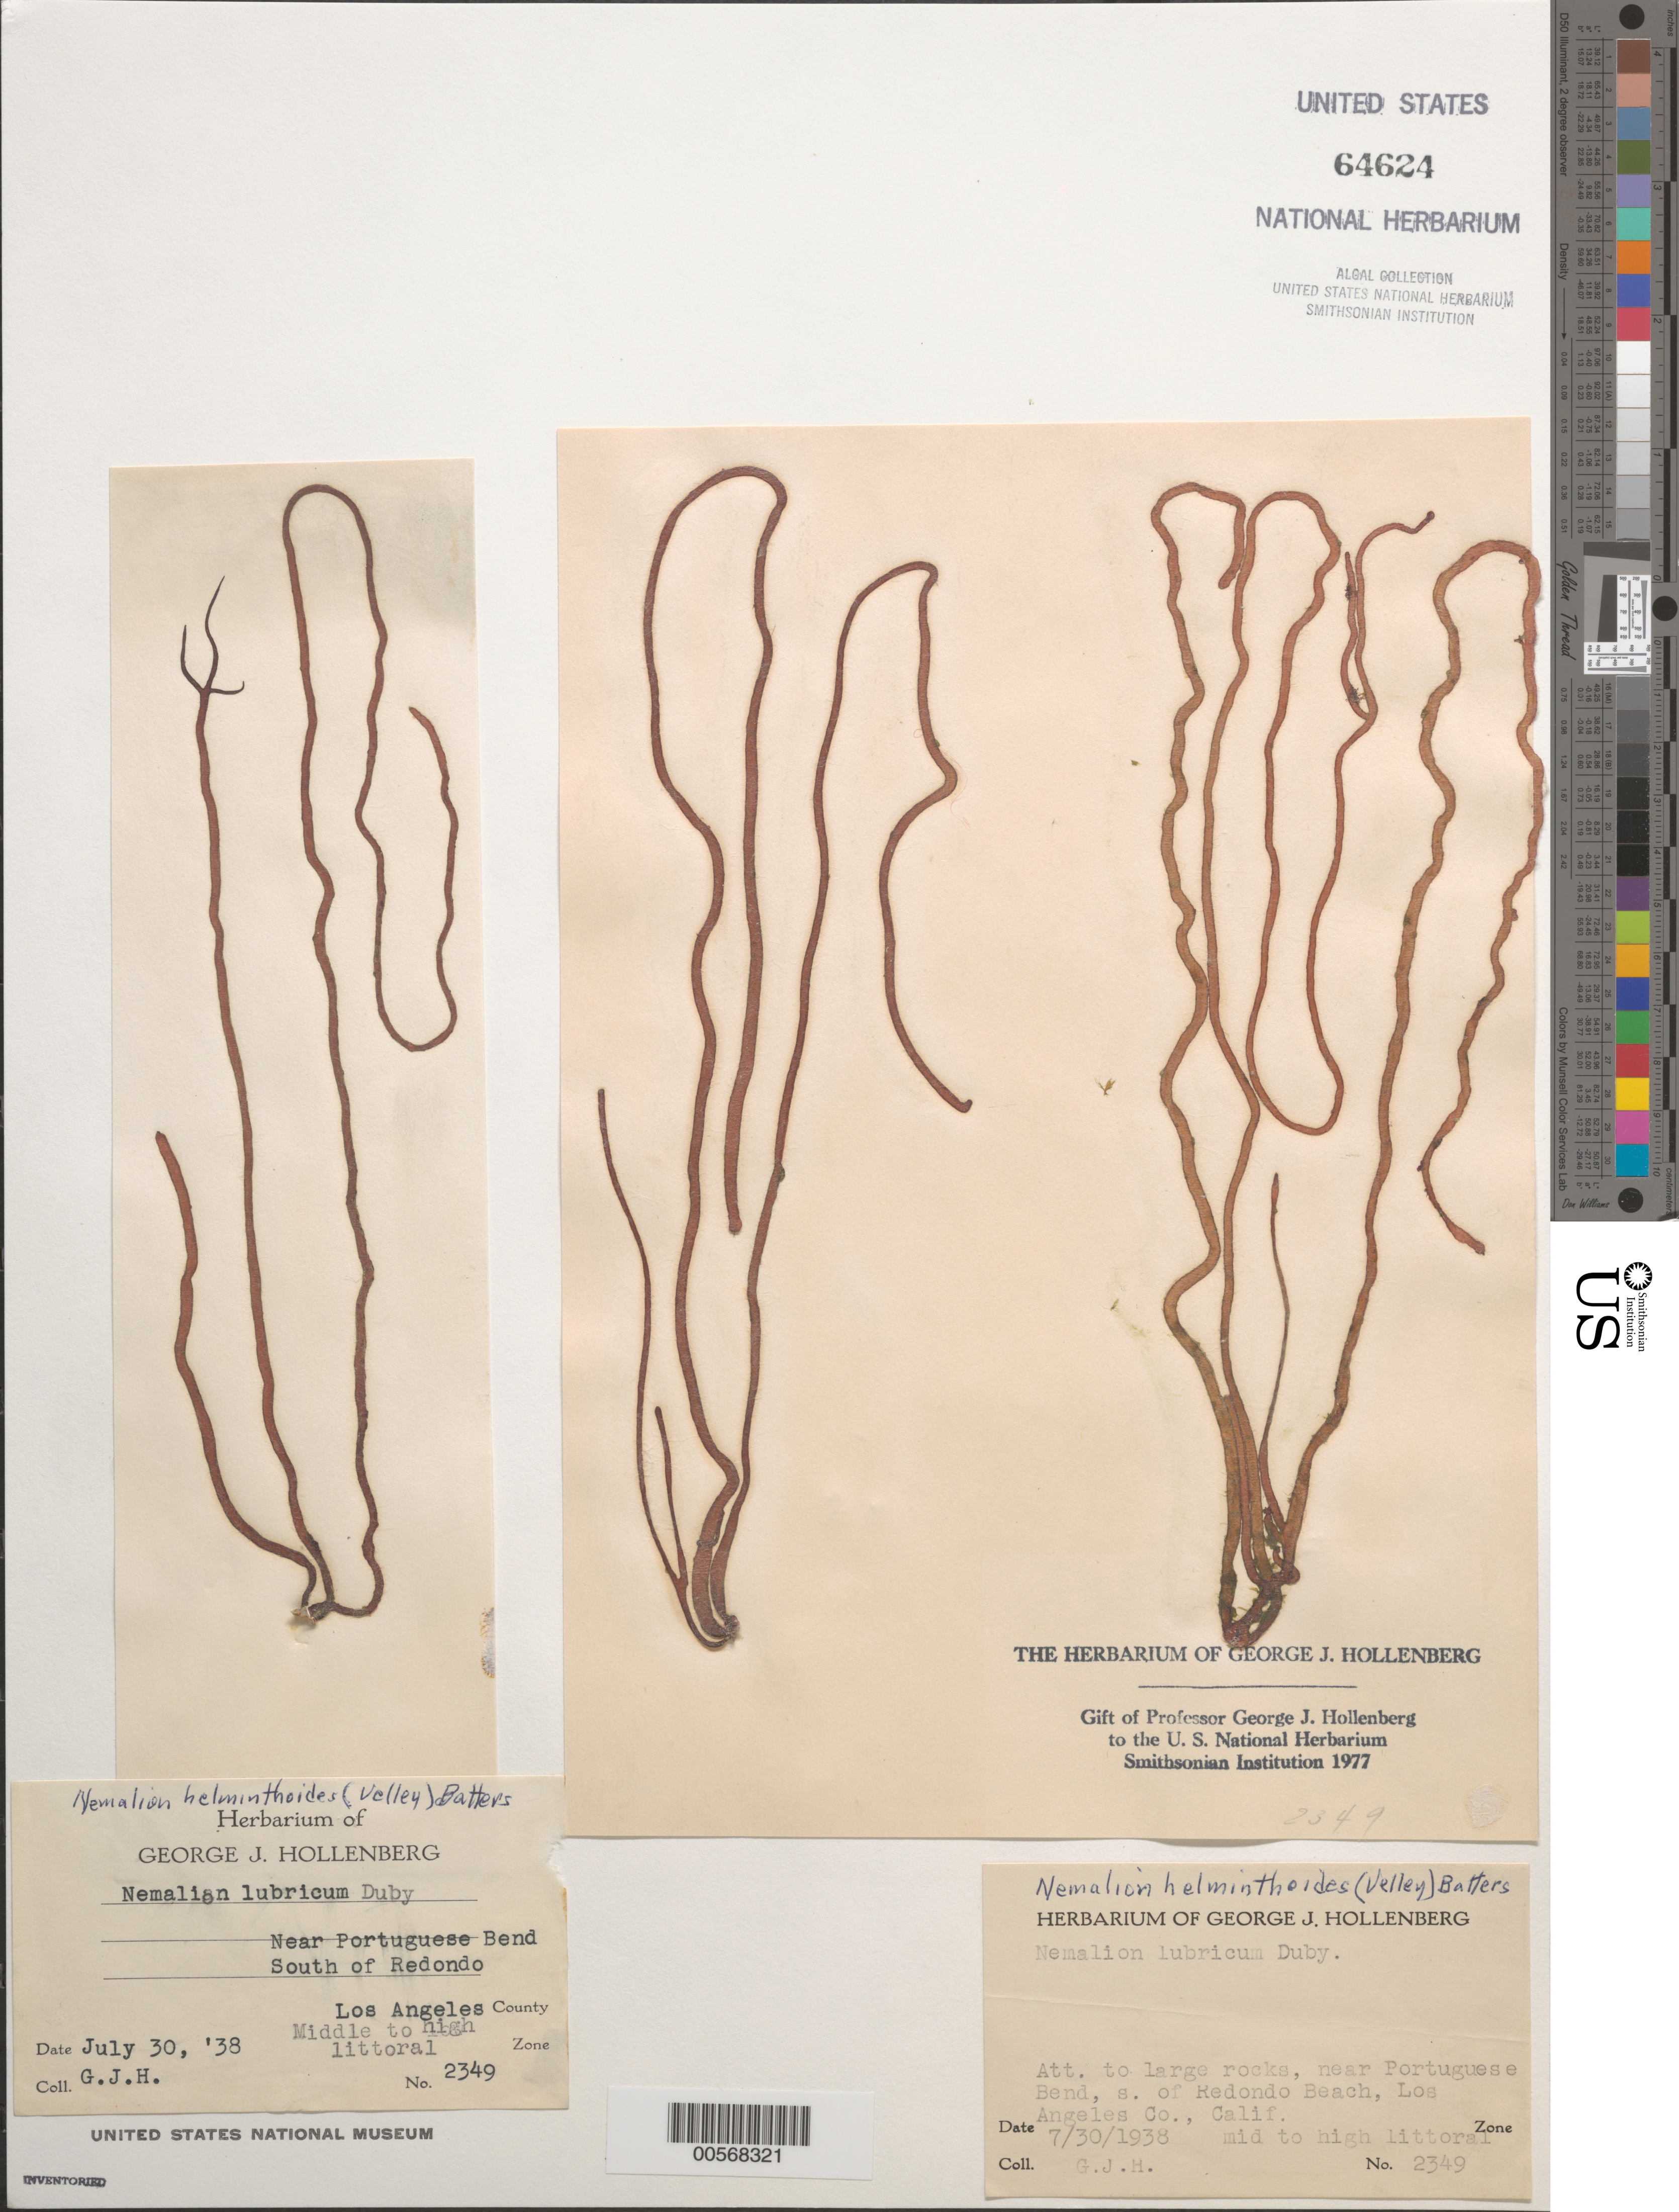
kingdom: Plantae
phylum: Rhodophyta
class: Florideophyceae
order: Nemaliales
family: Nemaliaceae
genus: Nemalion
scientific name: Nemalion multifidum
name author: (Lyngb.) Chauvin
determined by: Algae name updating Project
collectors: G. Hollenberg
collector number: GJH 2349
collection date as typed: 30 Jul 1938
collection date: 1938-07-30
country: United States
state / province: California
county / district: Los Angeles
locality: South of Redondo Beach, near Portuguese Bend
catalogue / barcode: US 64624